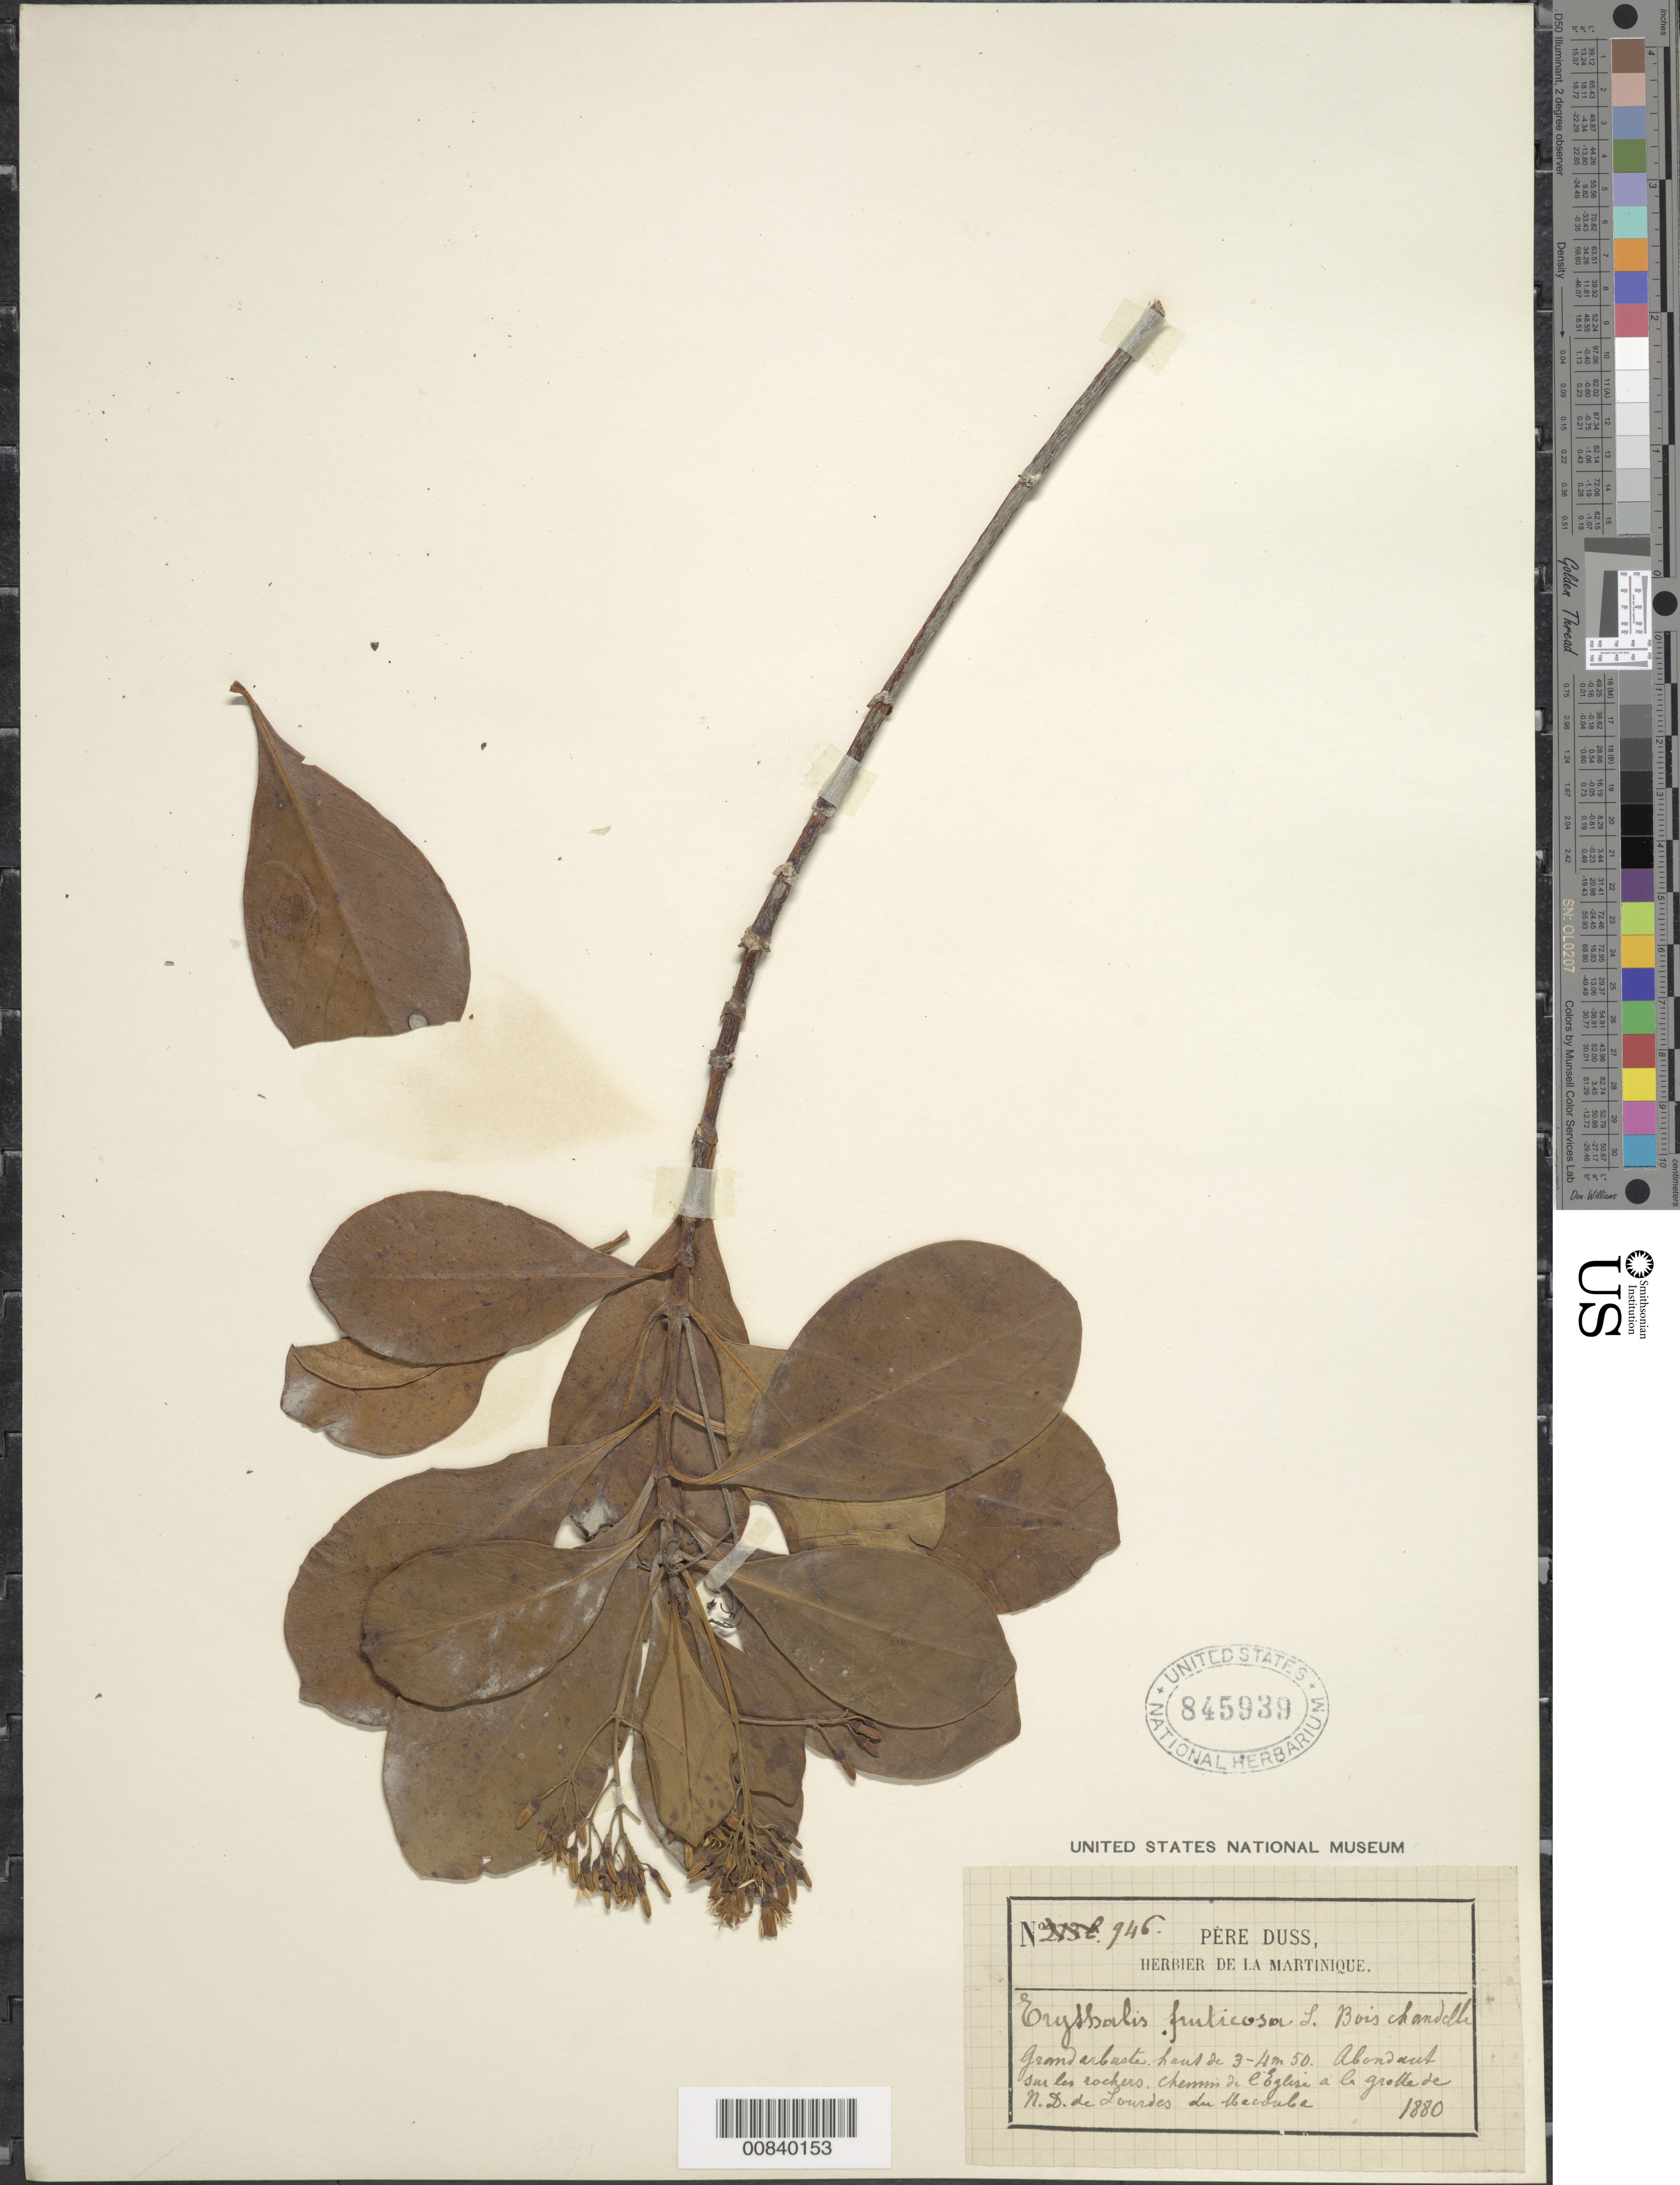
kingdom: Plantae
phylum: Tracheophyta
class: Magnoliopsida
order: Gentianales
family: Rubiaceae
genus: Erithalis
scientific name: Erithalis fruticosa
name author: L.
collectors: Père Duss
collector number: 946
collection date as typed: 1880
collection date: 1880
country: Martinique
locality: Chennis de l'Eglise à la grotte de N.D. de Lourdes du Macouba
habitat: Sur les rochers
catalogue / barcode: US 845939